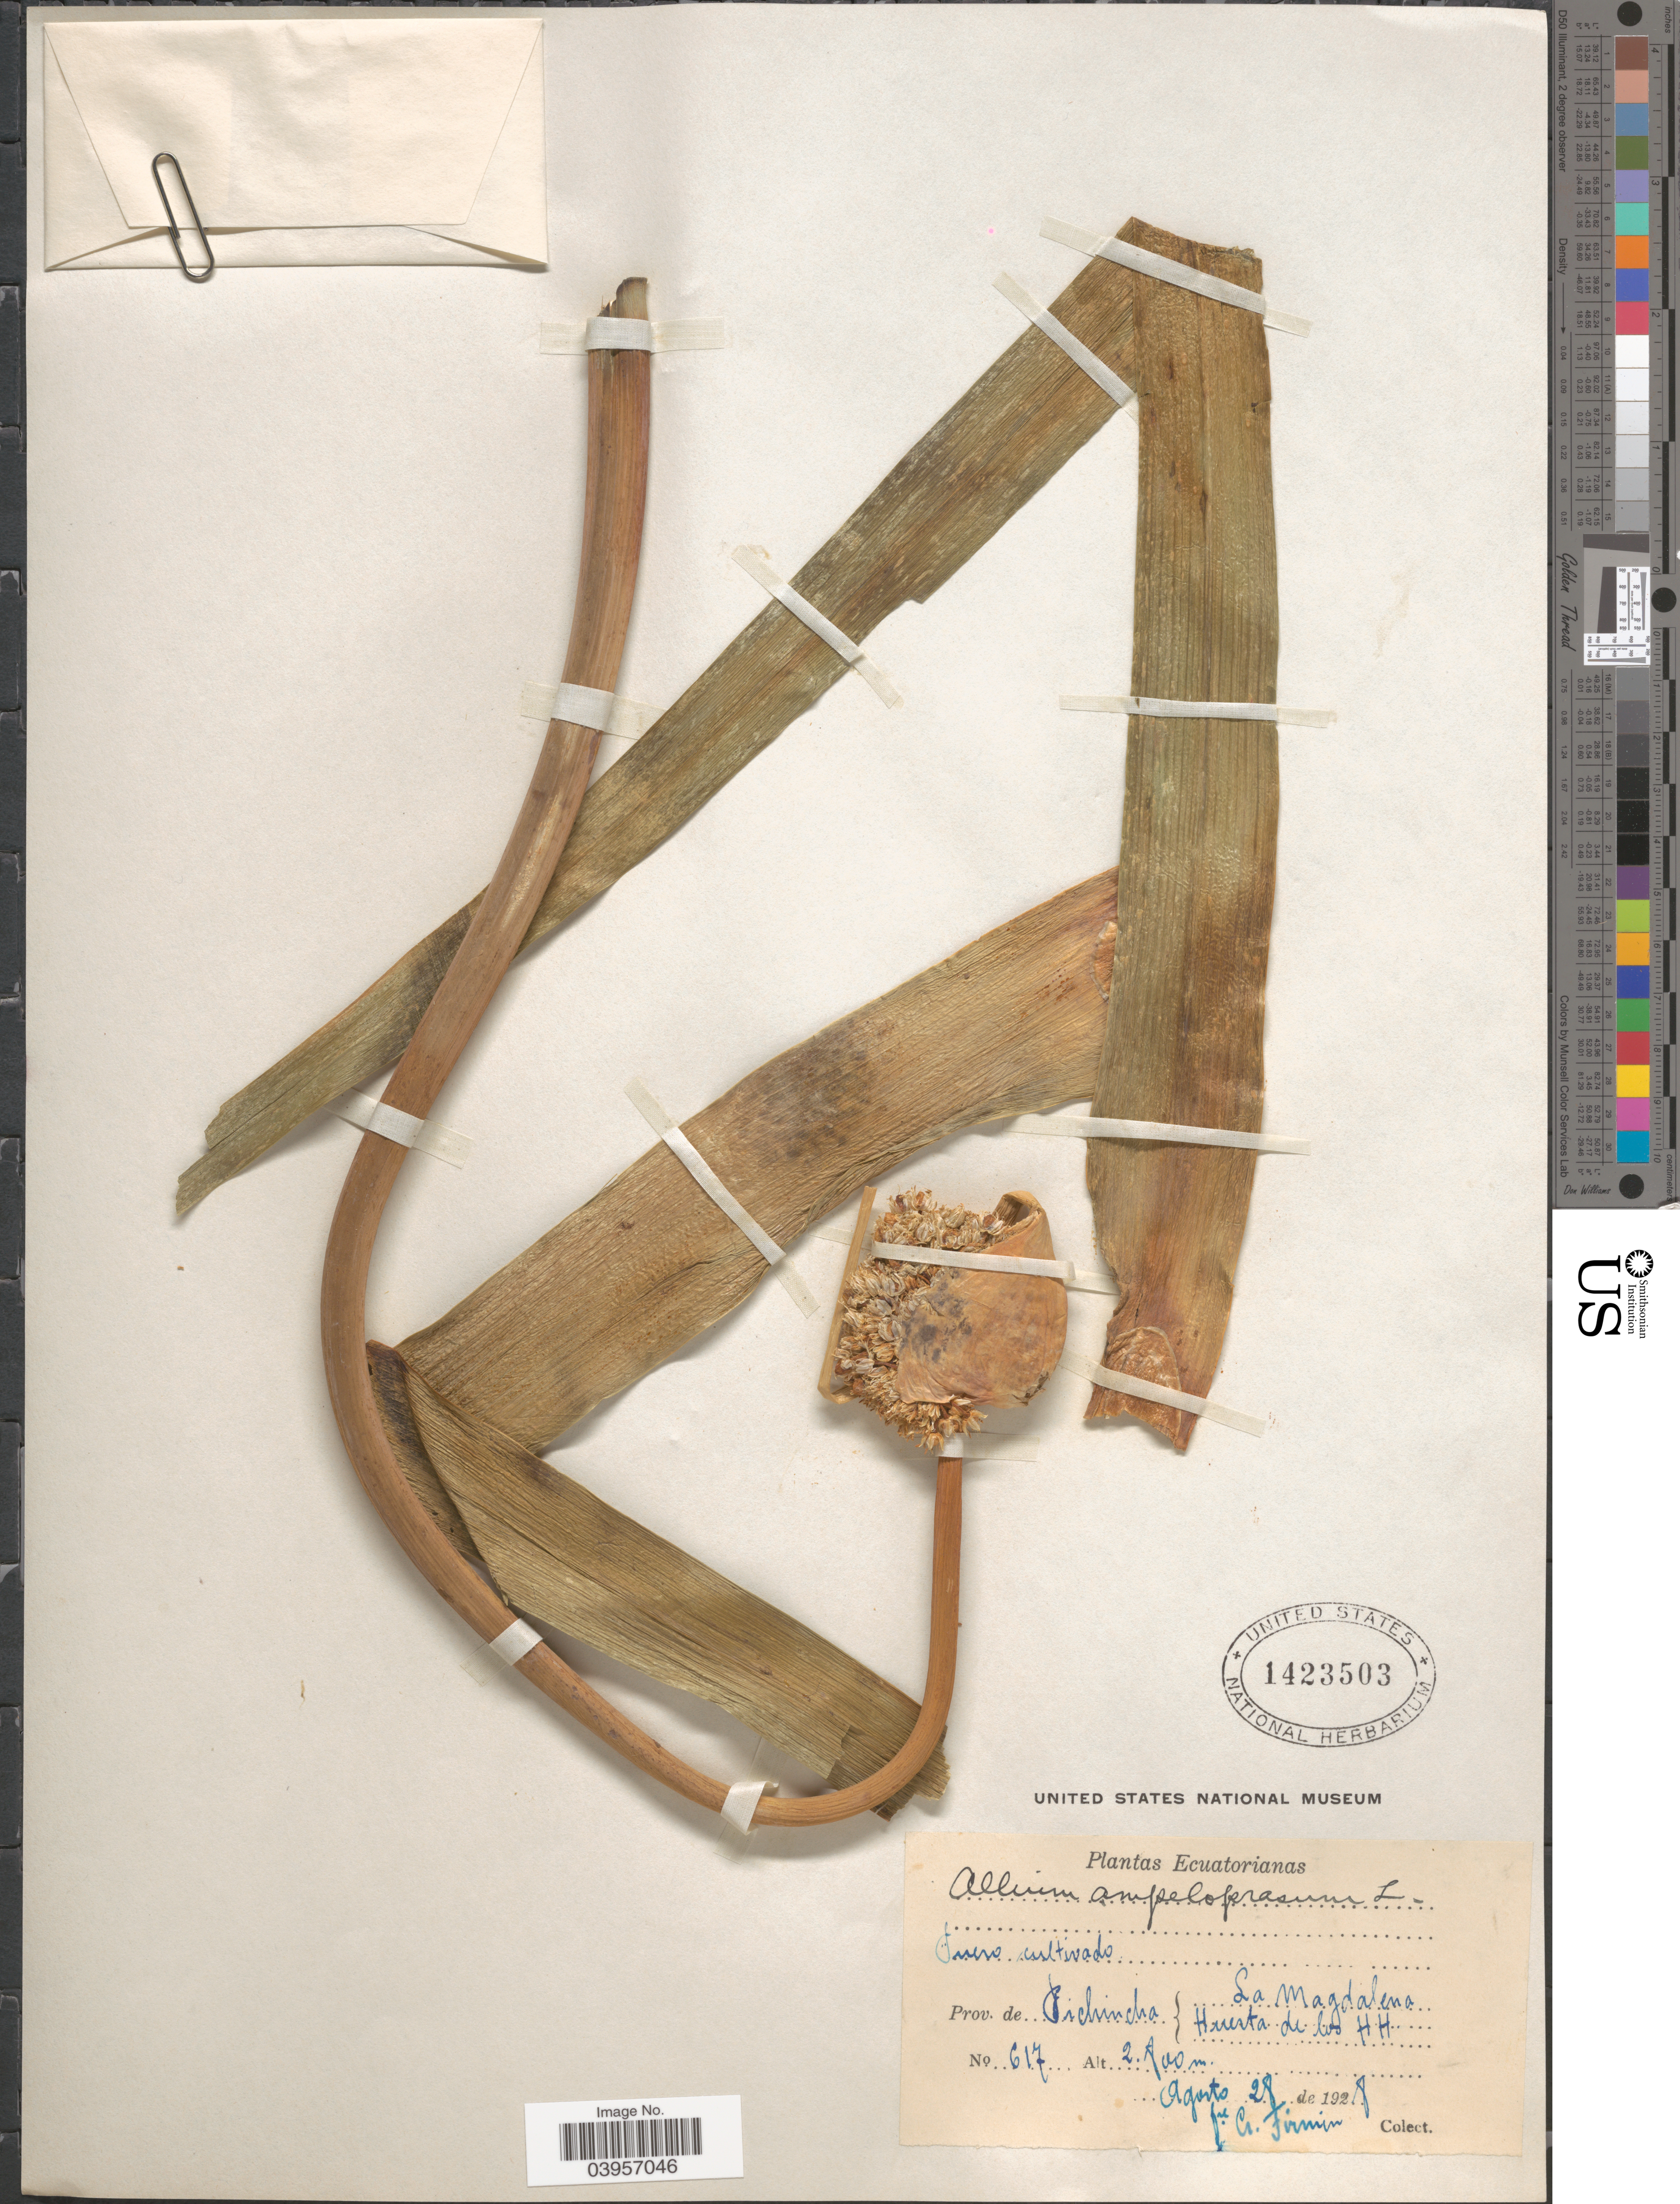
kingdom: Plantae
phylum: Tracheophyta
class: Liliopsida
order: Asparagales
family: Amaryllidaceae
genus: Allium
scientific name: Allium ampeloprasum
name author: L.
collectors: F. Firmin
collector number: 617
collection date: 1928-08-28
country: Ecuador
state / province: Pichincha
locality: La Magdalena Huerta de los H.H.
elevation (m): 2800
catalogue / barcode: US 1423503